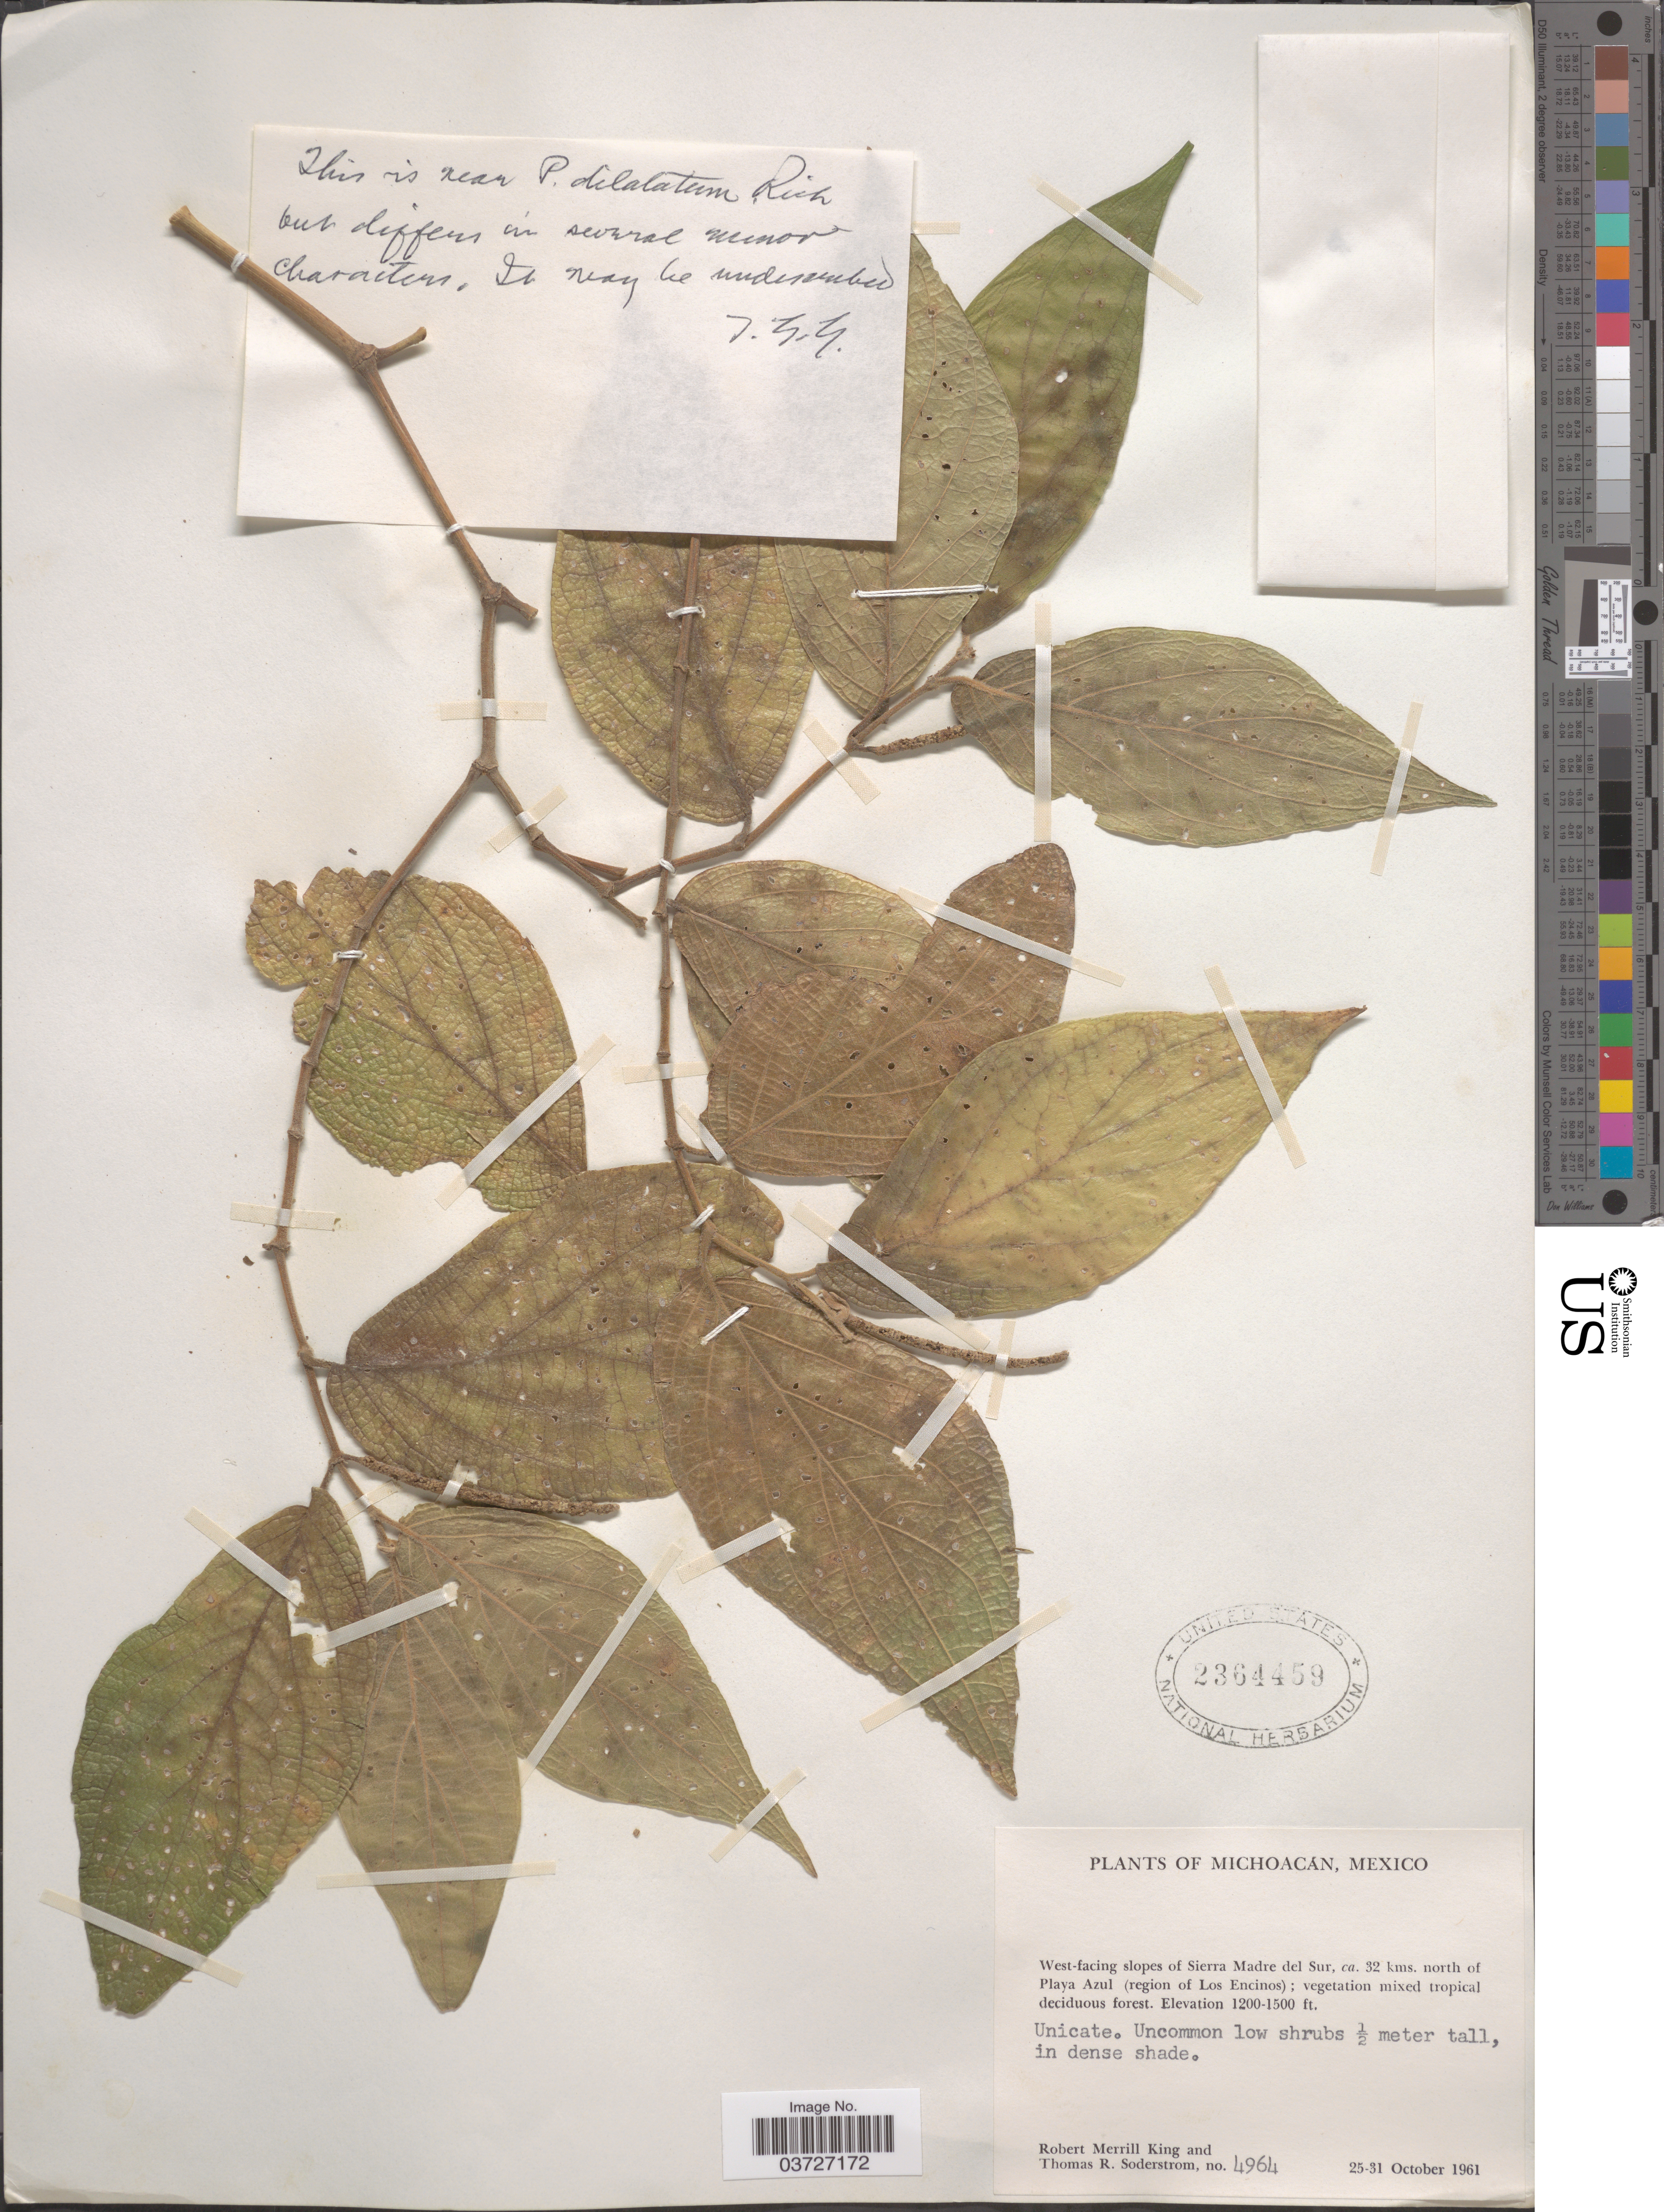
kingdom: Plantae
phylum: Tracheophyta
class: Magnoliopsida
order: Piperales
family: Piperaceae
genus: Piper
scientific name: Piper sp.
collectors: R. M. King & T. R. Soderstrom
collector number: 4964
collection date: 1961-10-25/1961-10-31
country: Mexico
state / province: Michoacán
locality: West-facing slopes of Sierra Madre del Sur, ca. 32 kms. north of Playa Azul (region of Los Encinos).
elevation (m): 366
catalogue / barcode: US 2364459